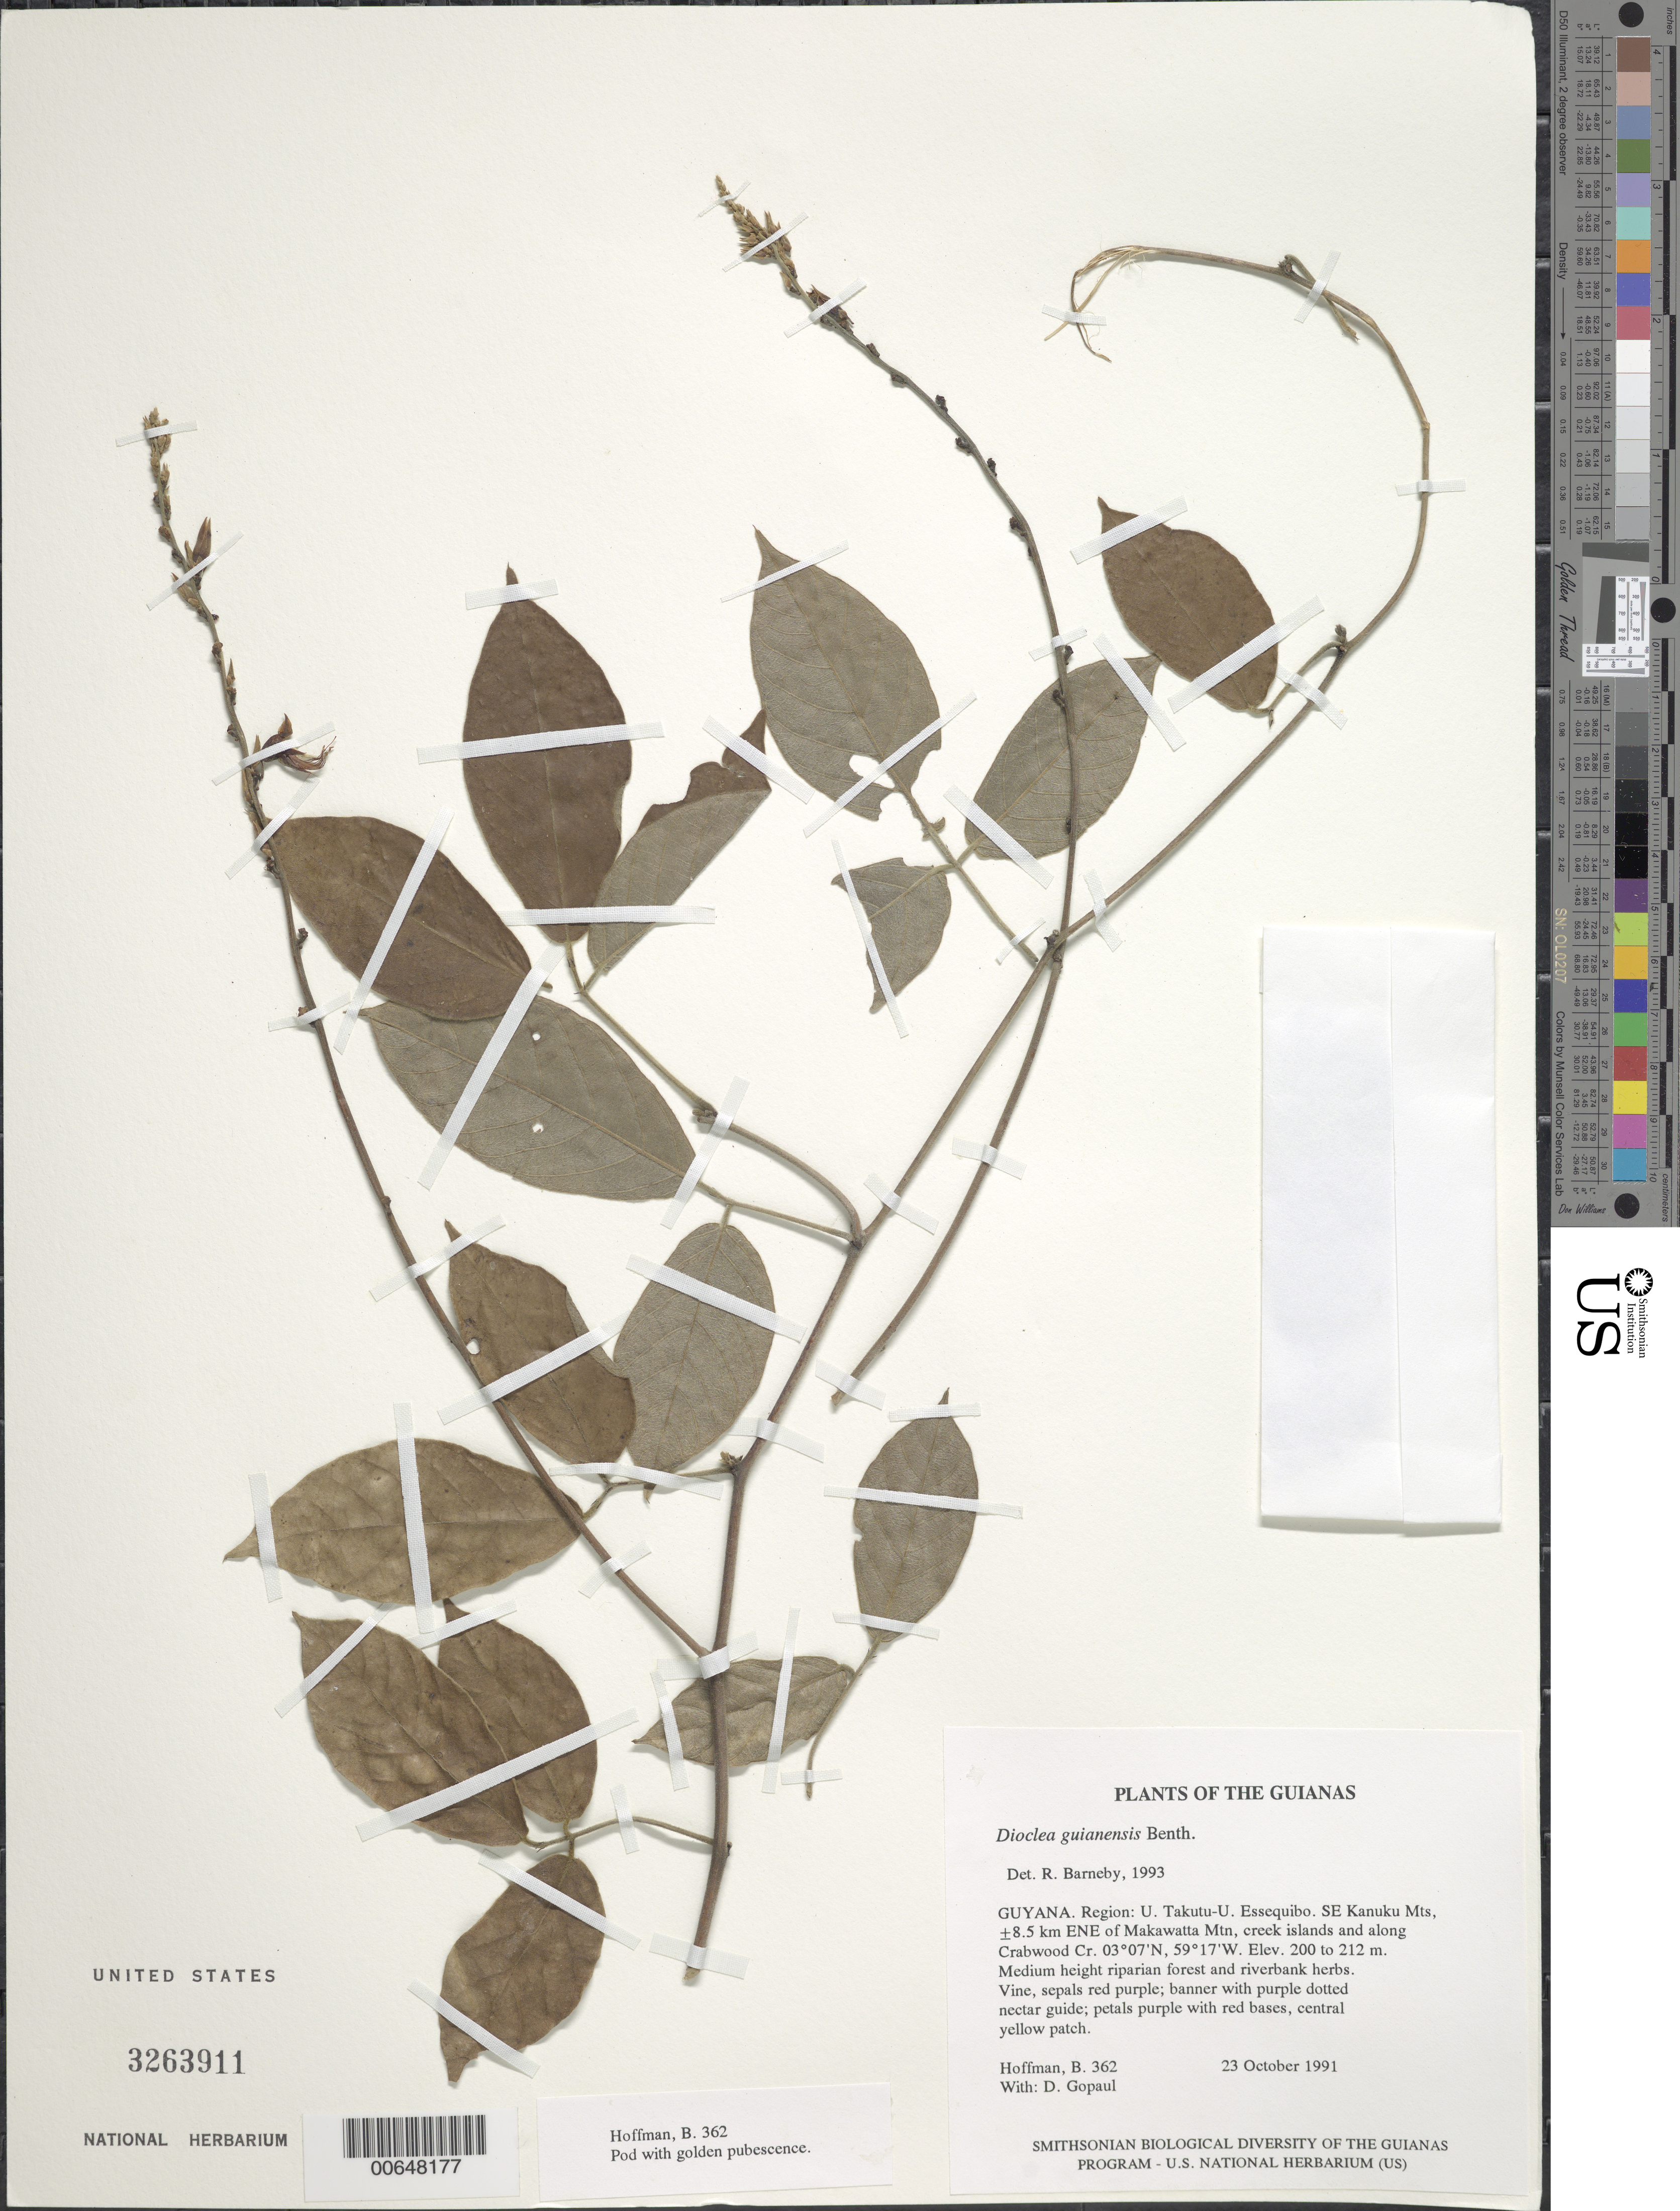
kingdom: Plantae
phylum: Tracheophyta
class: Magnoliopsida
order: Fabales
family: Fabaceae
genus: Dioclea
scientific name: Dioclea guianensis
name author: Benth.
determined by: Barneby, Rupert C., (NY)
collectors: B. Hoffman & D. Gopaul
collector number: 362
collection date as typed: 23 October 1991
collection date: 1991-10-23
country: Guyana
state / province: U. Takutu-U. Essequibo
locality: SE Kanuku Mts, ±8.5 km ENE of Makawatta Mtn, creek islands and along Crabwood Creek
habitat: Medium height riparian forest and riverbank herbs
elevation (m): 200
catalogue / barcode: US 3263911